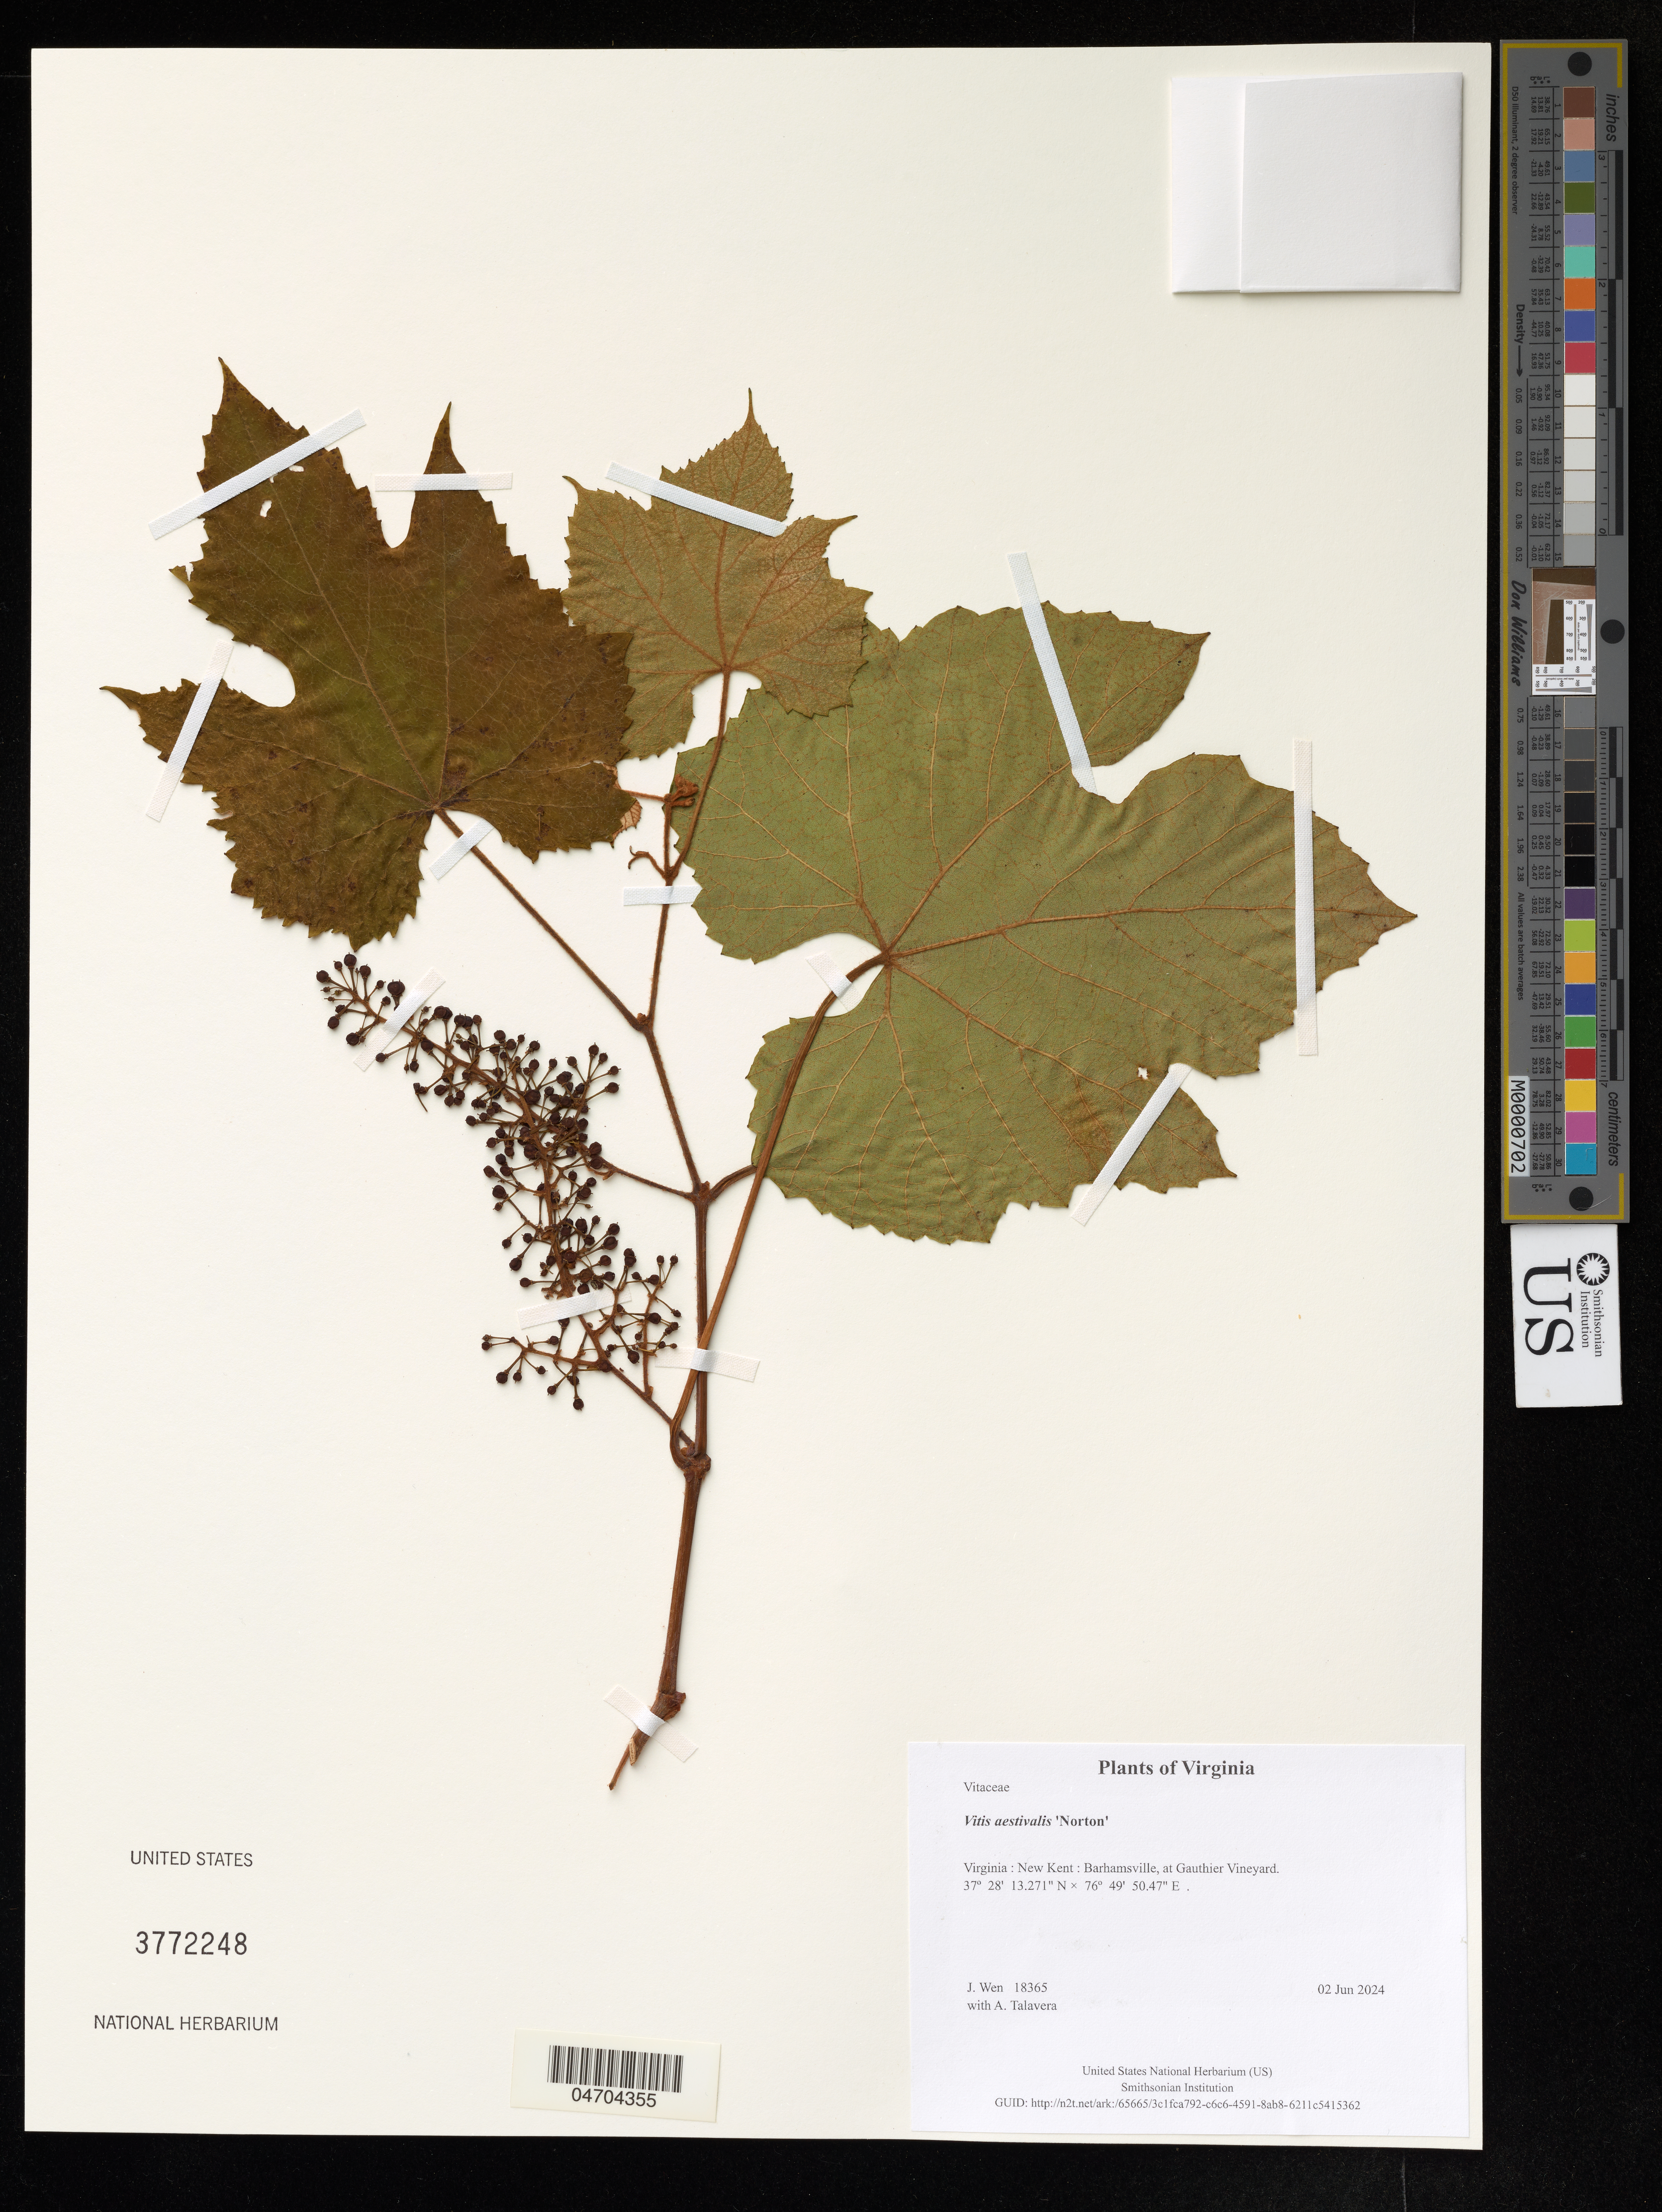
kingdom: Plantae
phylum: Tracheophyta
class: Magnoliopsida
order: Vitales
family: Vitaceae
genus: Vitis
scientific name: Vitis aestivalis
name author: Michx.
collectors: J. Wen & A. Talavera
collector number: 18365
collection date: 2024-06-02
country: United States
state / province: Virginia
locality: New Kent: Barhamsville, at Gauthier Vineyard.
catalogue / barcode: US 3772248